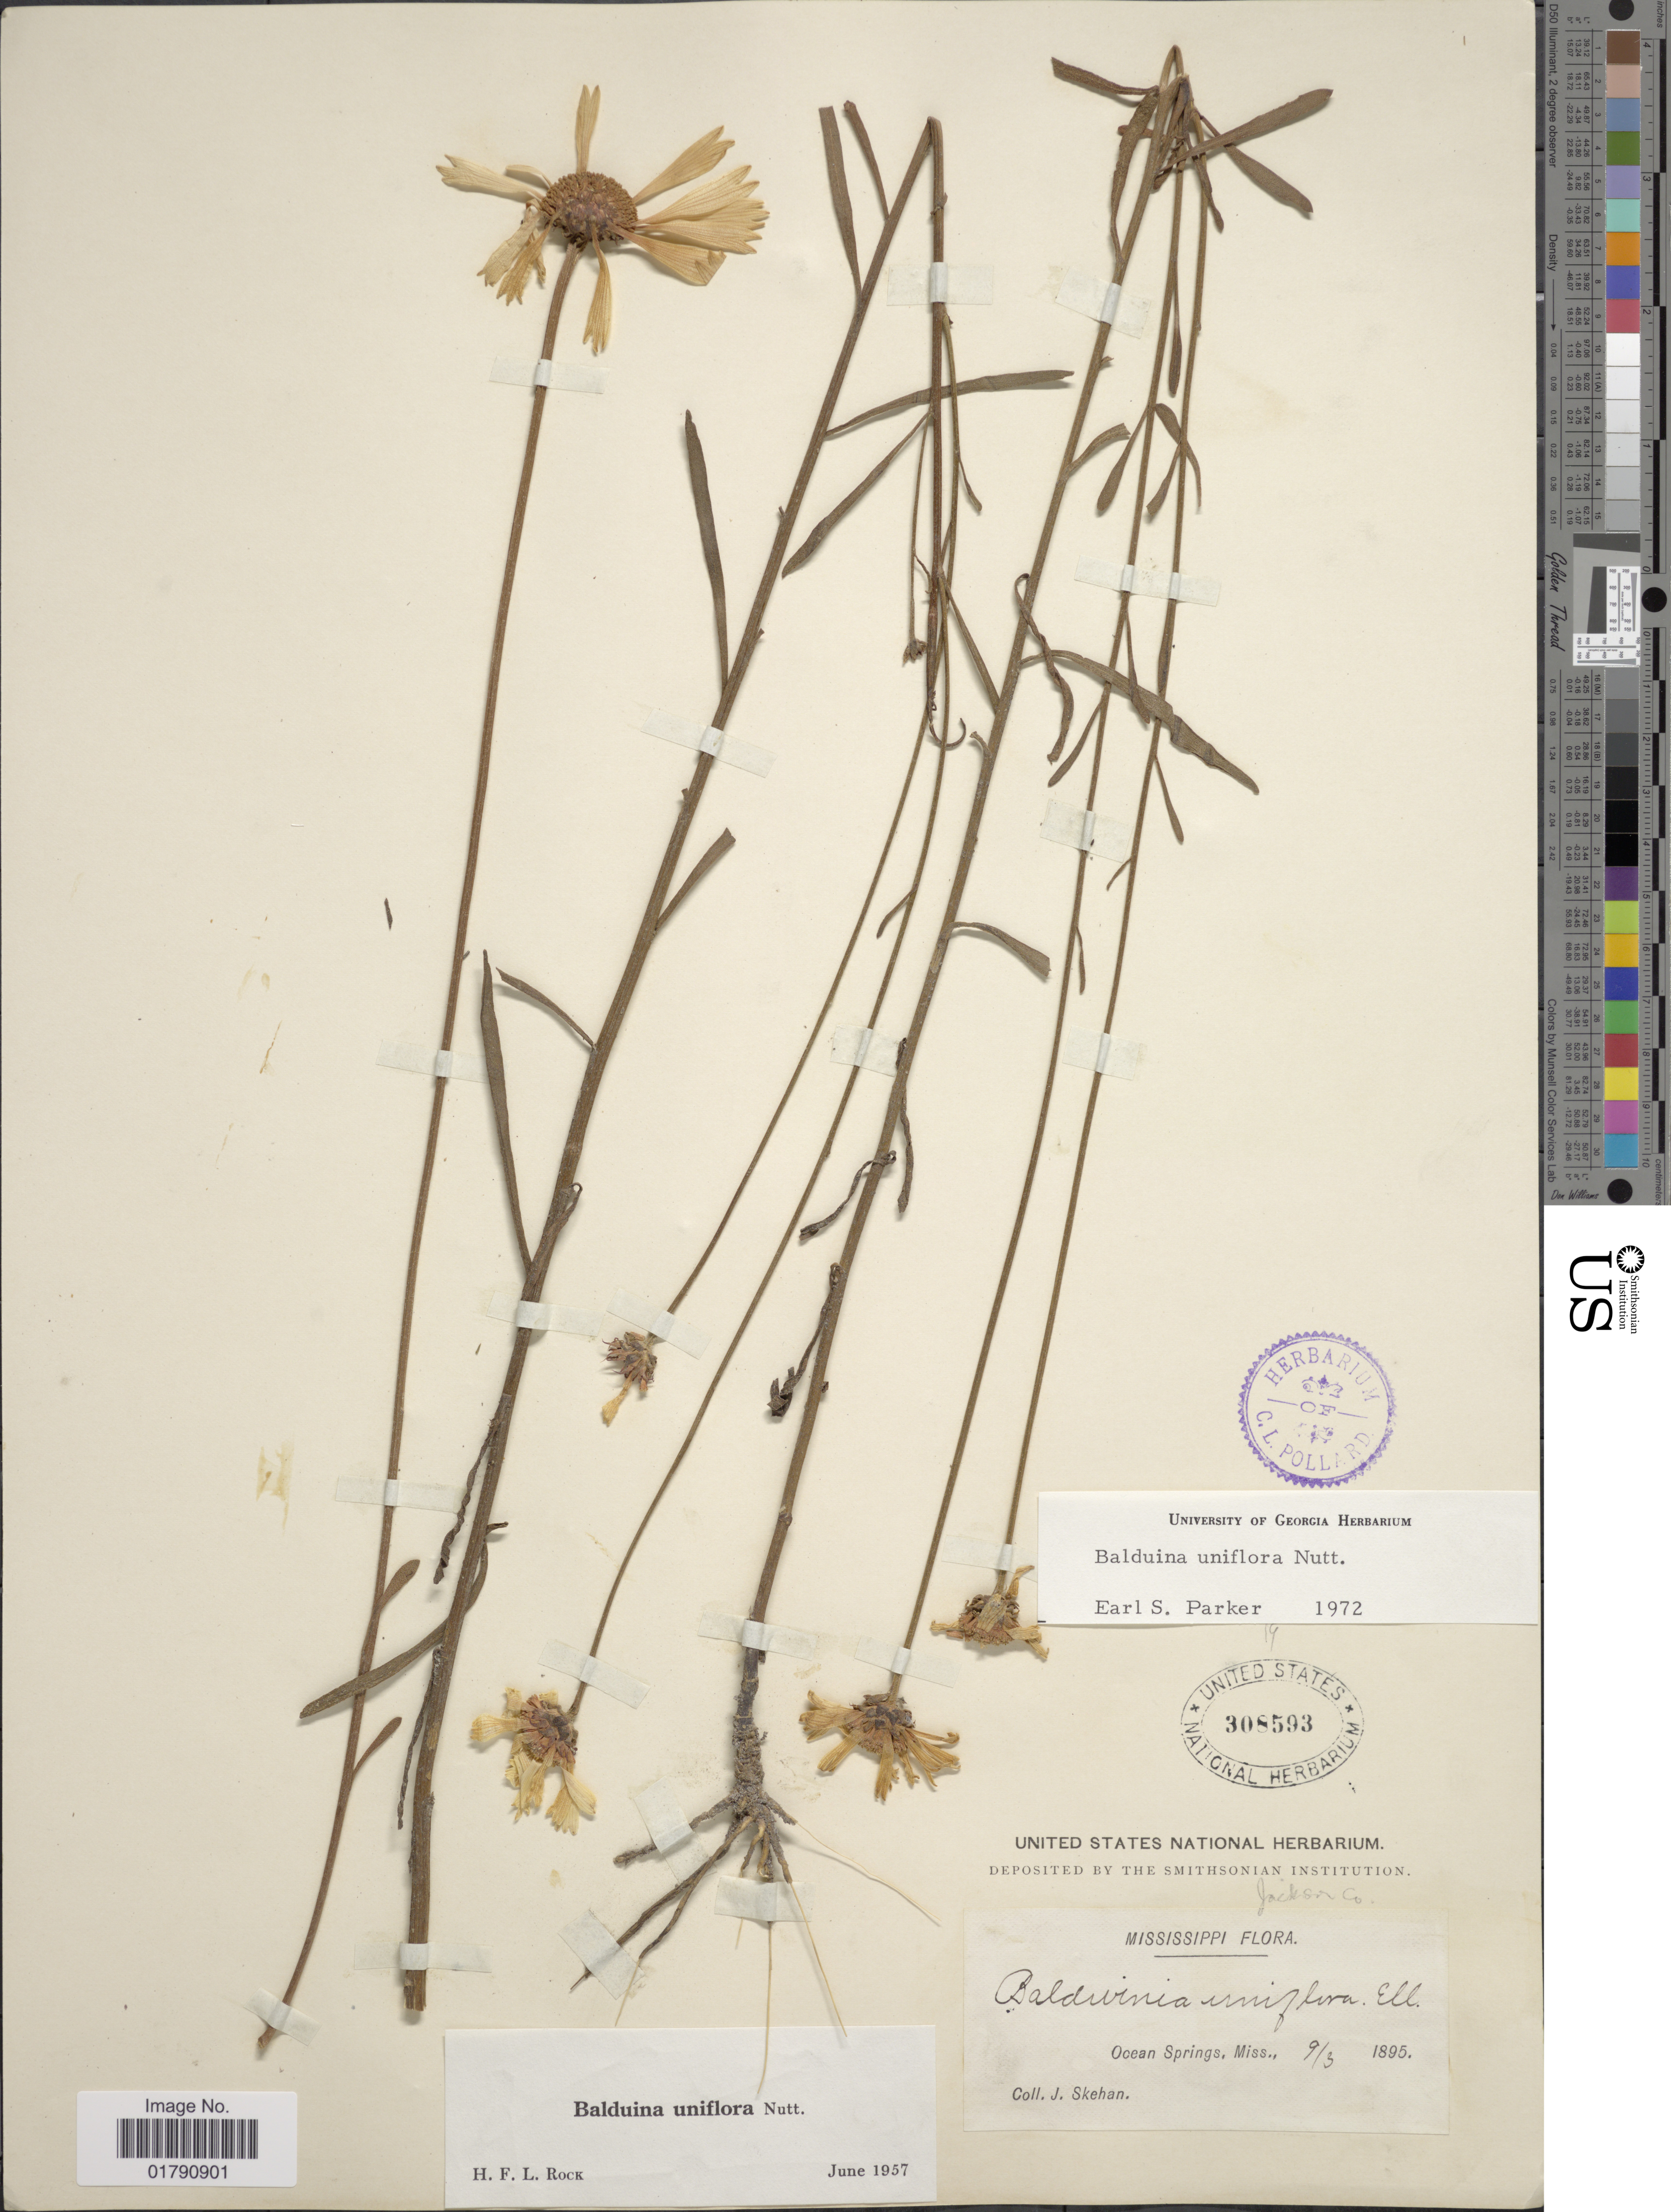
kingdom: Plantae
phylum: Tracheophyta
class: Magnoliopsida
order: Asterales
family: Asteraceae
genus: Balduina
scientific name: Balduina uniflora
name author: Nutt.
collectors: J. Skehan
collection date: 1895-09-03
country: United States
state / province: Mississippi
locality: Ocean Springs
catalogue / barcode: US 308593